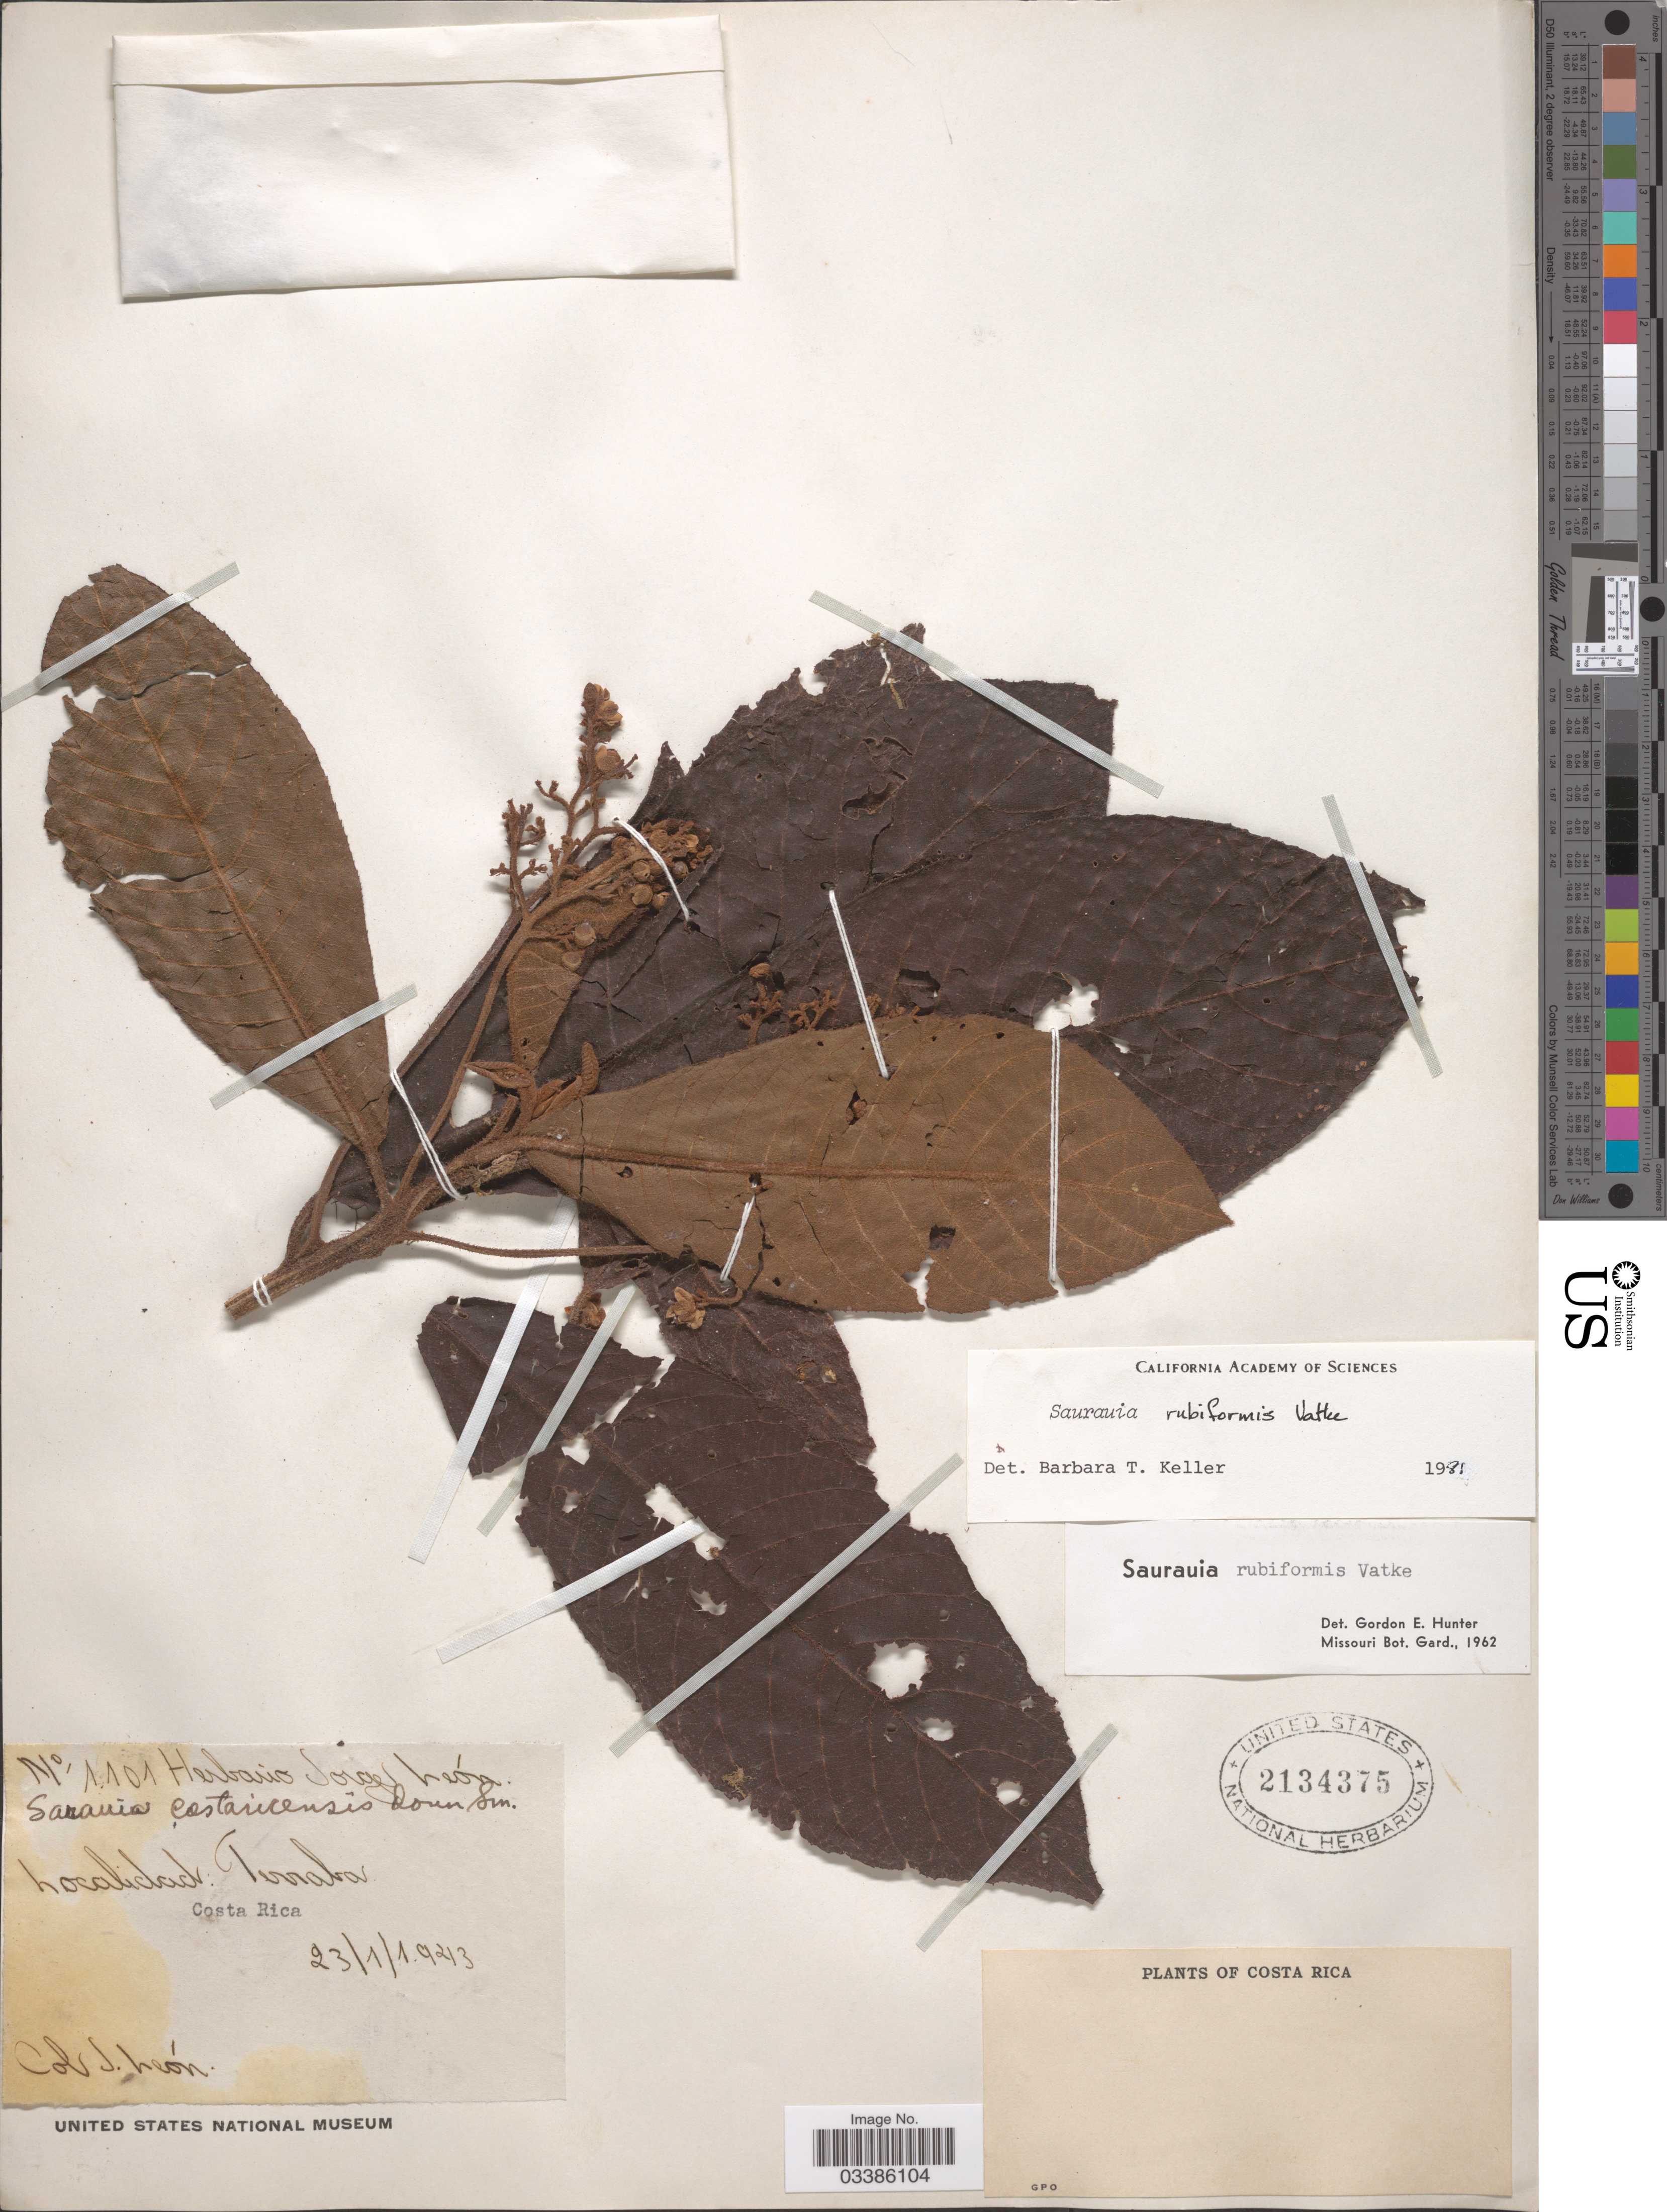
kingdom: Plantae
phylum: Tracheophyta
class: Magnoliopsida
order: Ericales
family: Actinidiaceae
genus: Saurauia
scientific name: Saurauia rubiformis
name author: Vatke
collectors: J. León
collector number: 1101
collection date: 1943-01-23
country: Costa Rica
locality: Terraba.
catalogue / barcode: US 2134375